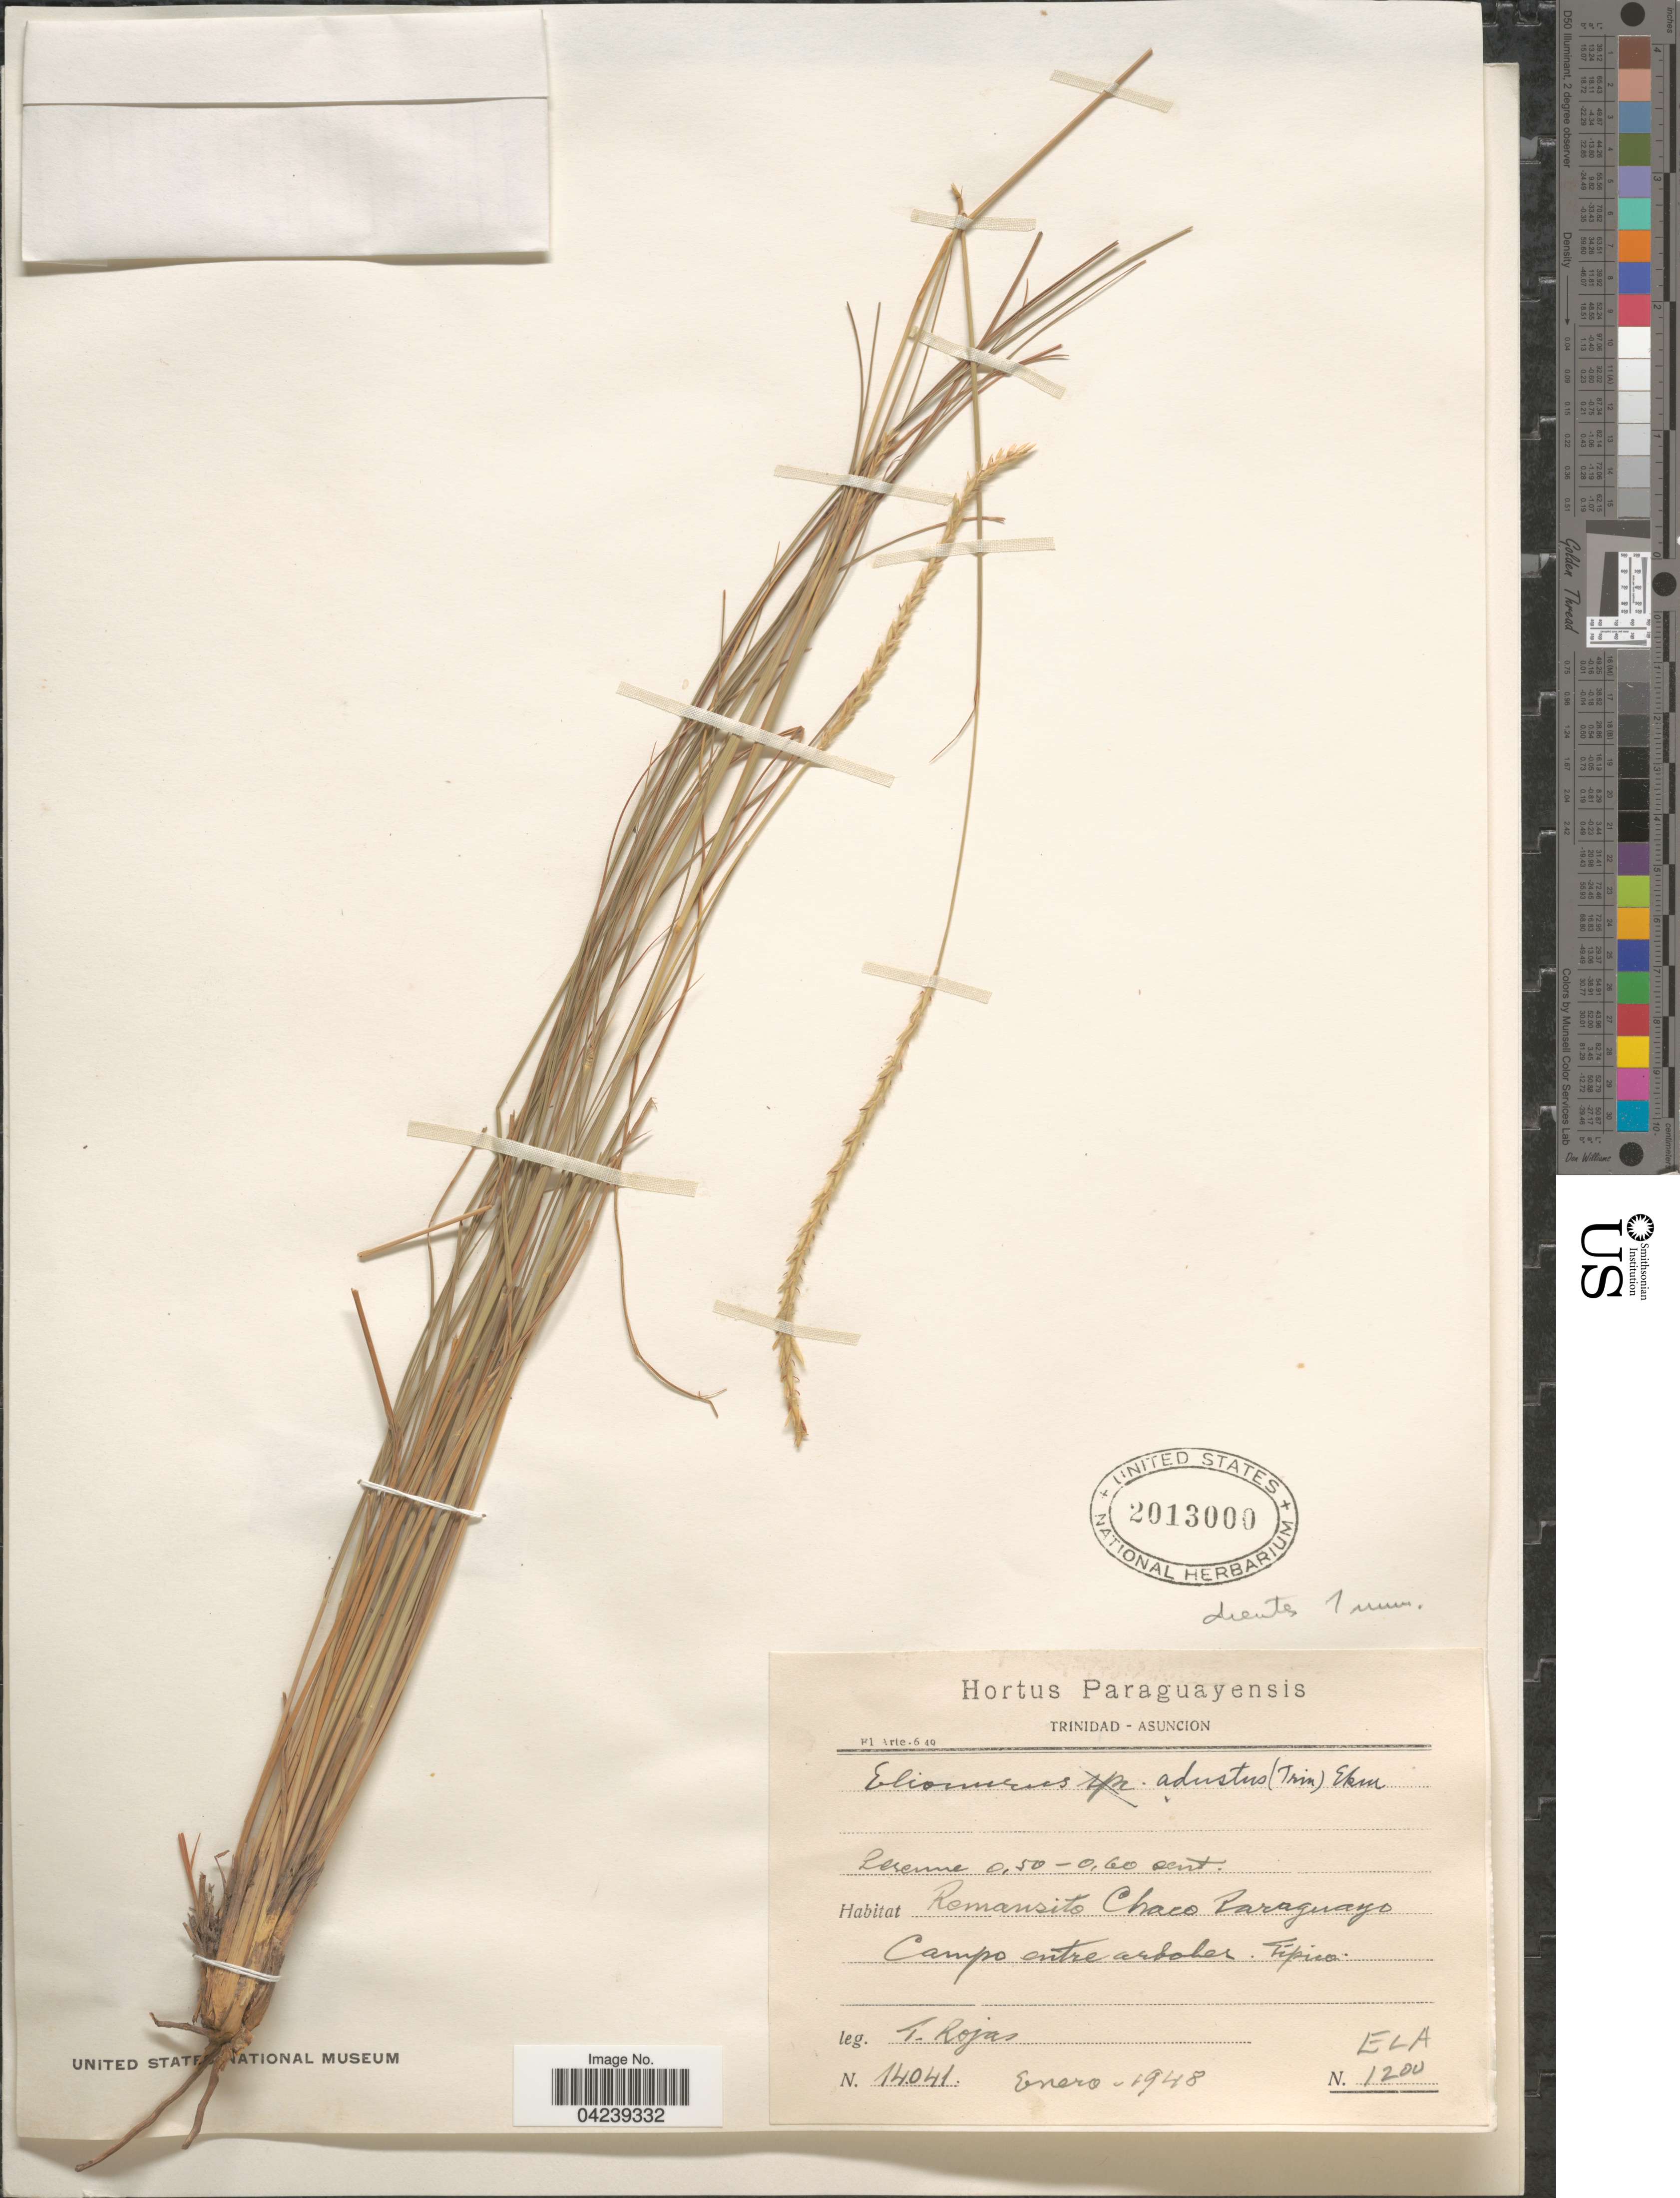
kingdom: Plantae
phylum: Tracheophyta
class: Liliopsida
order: Poales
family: Poaceae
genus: Elionurus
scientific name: Elionurus tripsacoides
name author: Humb. & Bonpl. ex Willd.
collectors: T. Rojas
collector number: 14041/1200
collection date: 1948-01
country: Paraguay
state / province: Asuncion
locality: Trinidad-Asuncion. Romansito Chaco Paraguayo. Campo entre arboles. Tipico.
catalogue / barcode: US 2013000